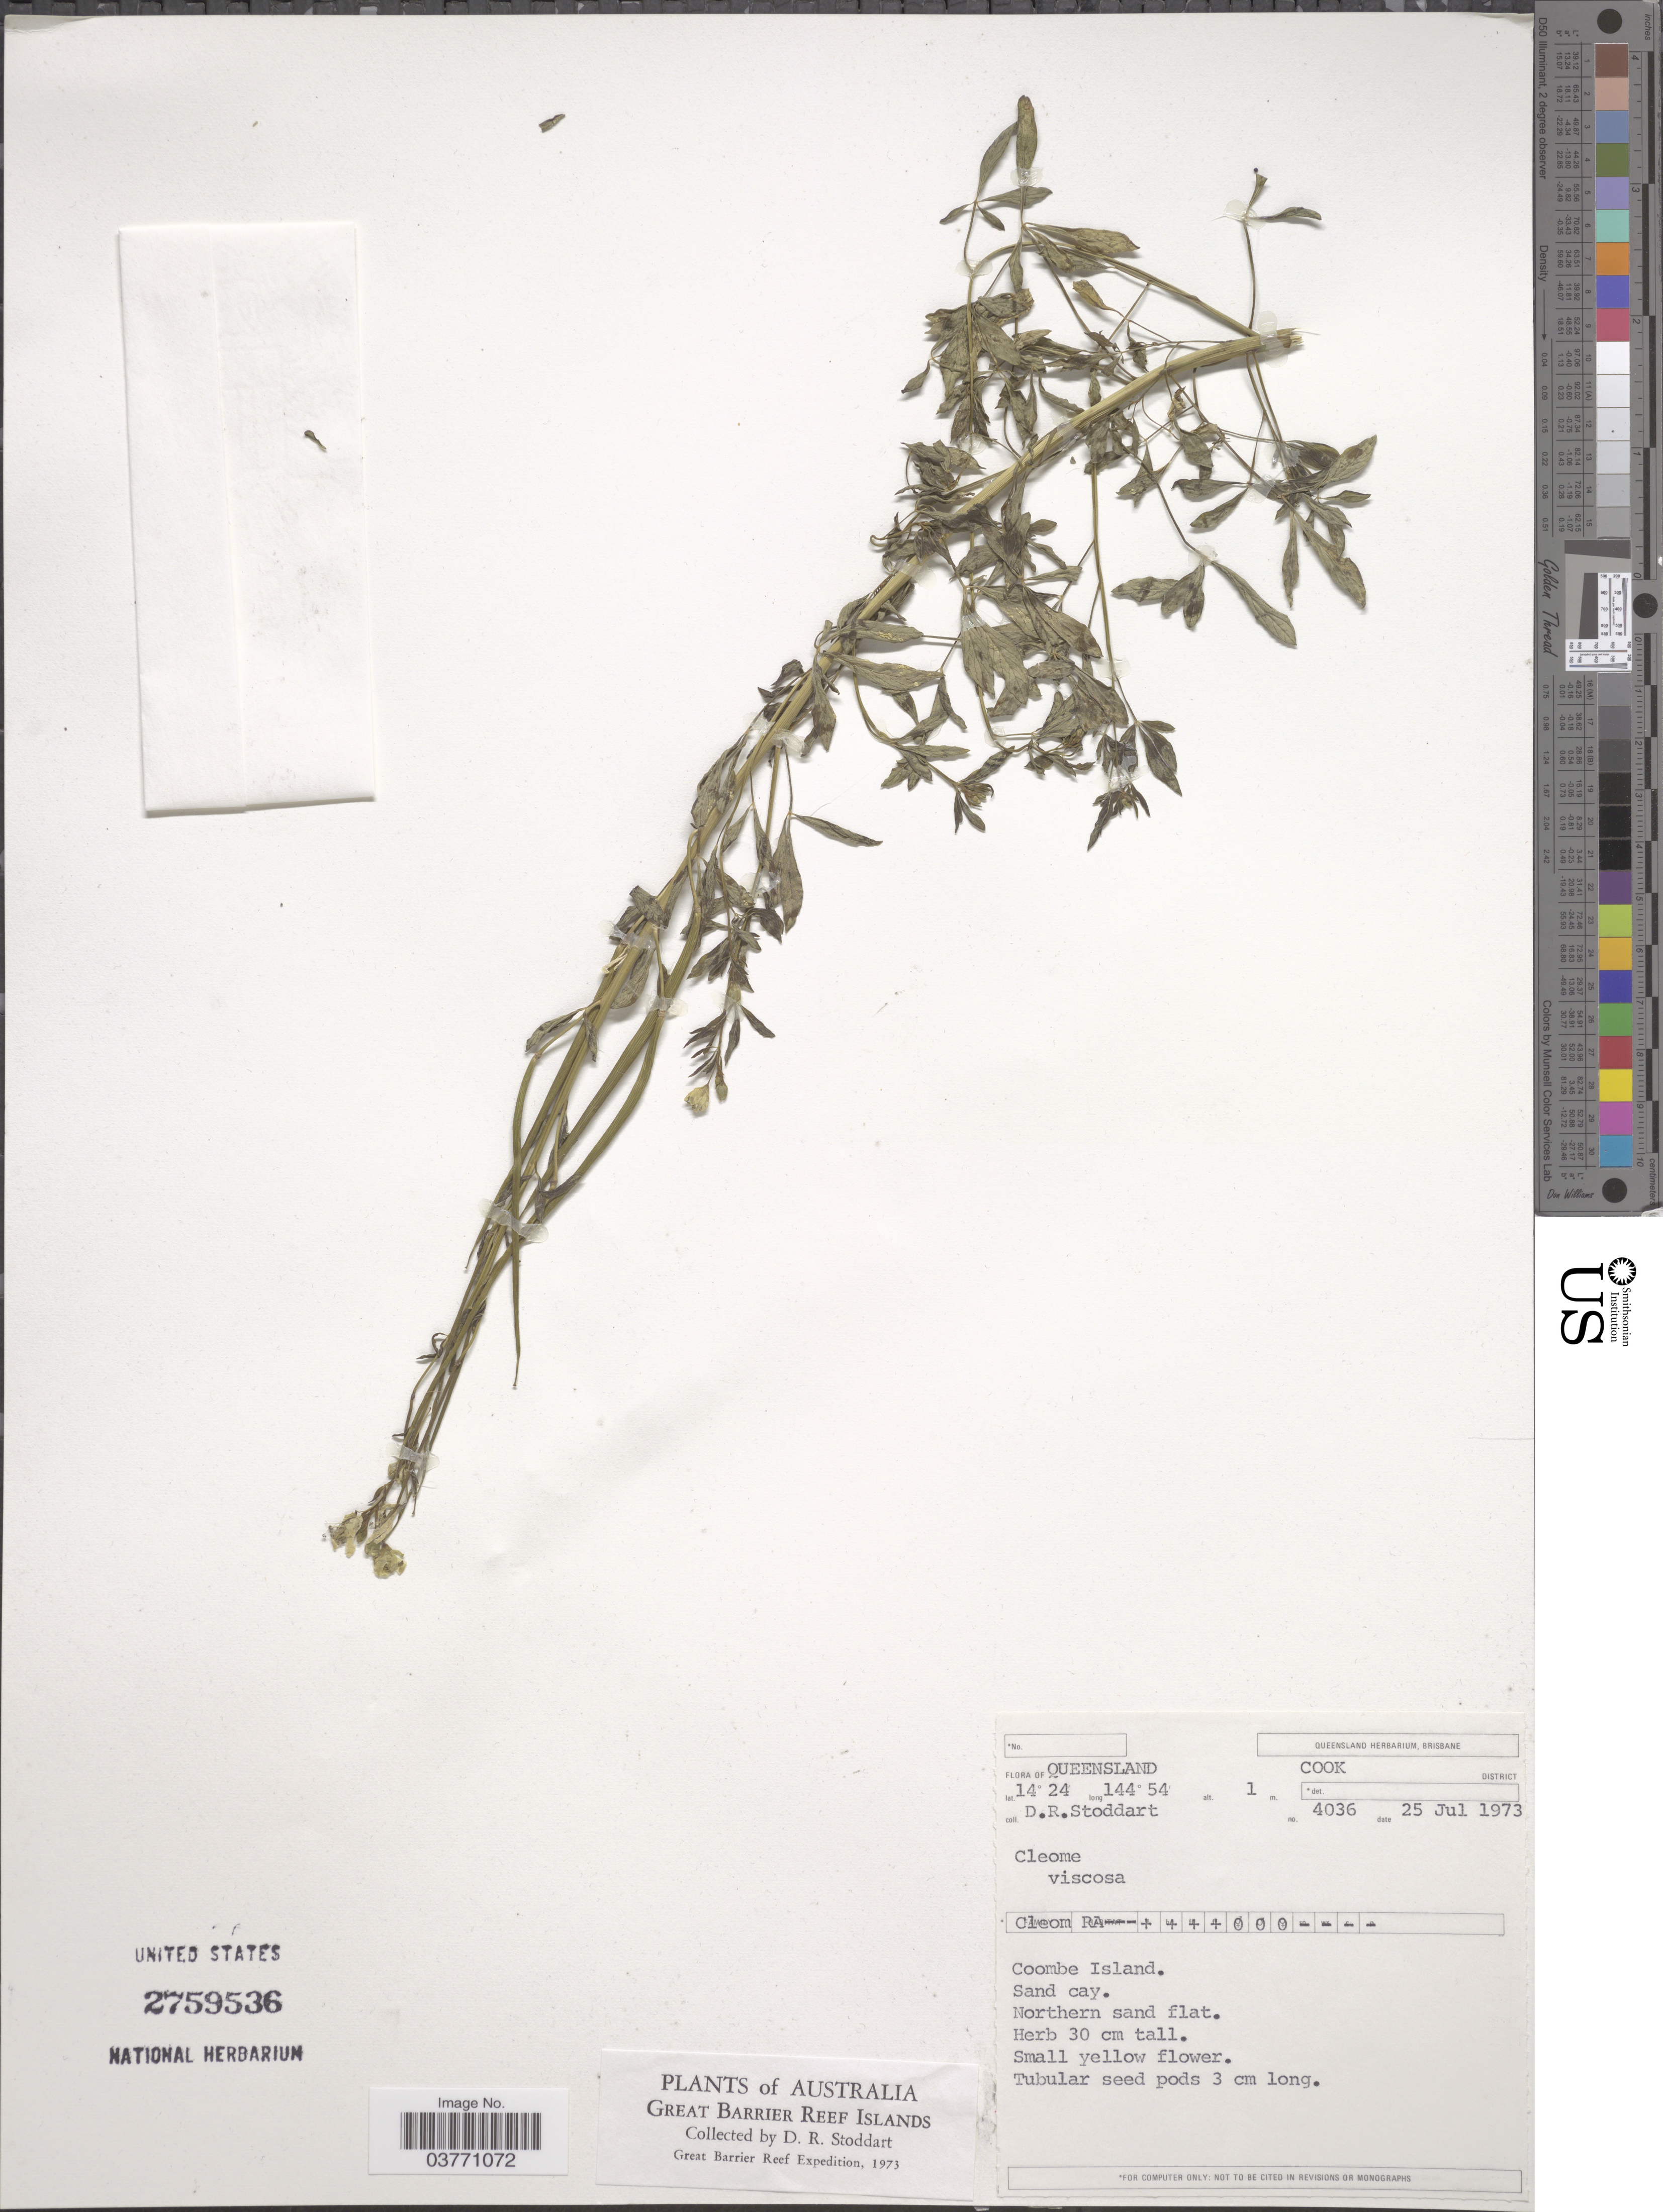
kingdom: Plantae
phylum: Tracheophyta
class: Magnoliopsida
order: Brassicales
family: Cleomaceae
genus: Arivela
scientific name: Arivela viscosa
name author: (L.) Raf.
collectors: D. R. Stoddart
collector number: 4036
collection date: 1973-07-25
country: Australia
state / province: Queensland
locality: Great Barrier Reef Islands. Cook District. Coombe Island.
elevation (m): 1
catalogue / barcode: US 2759536